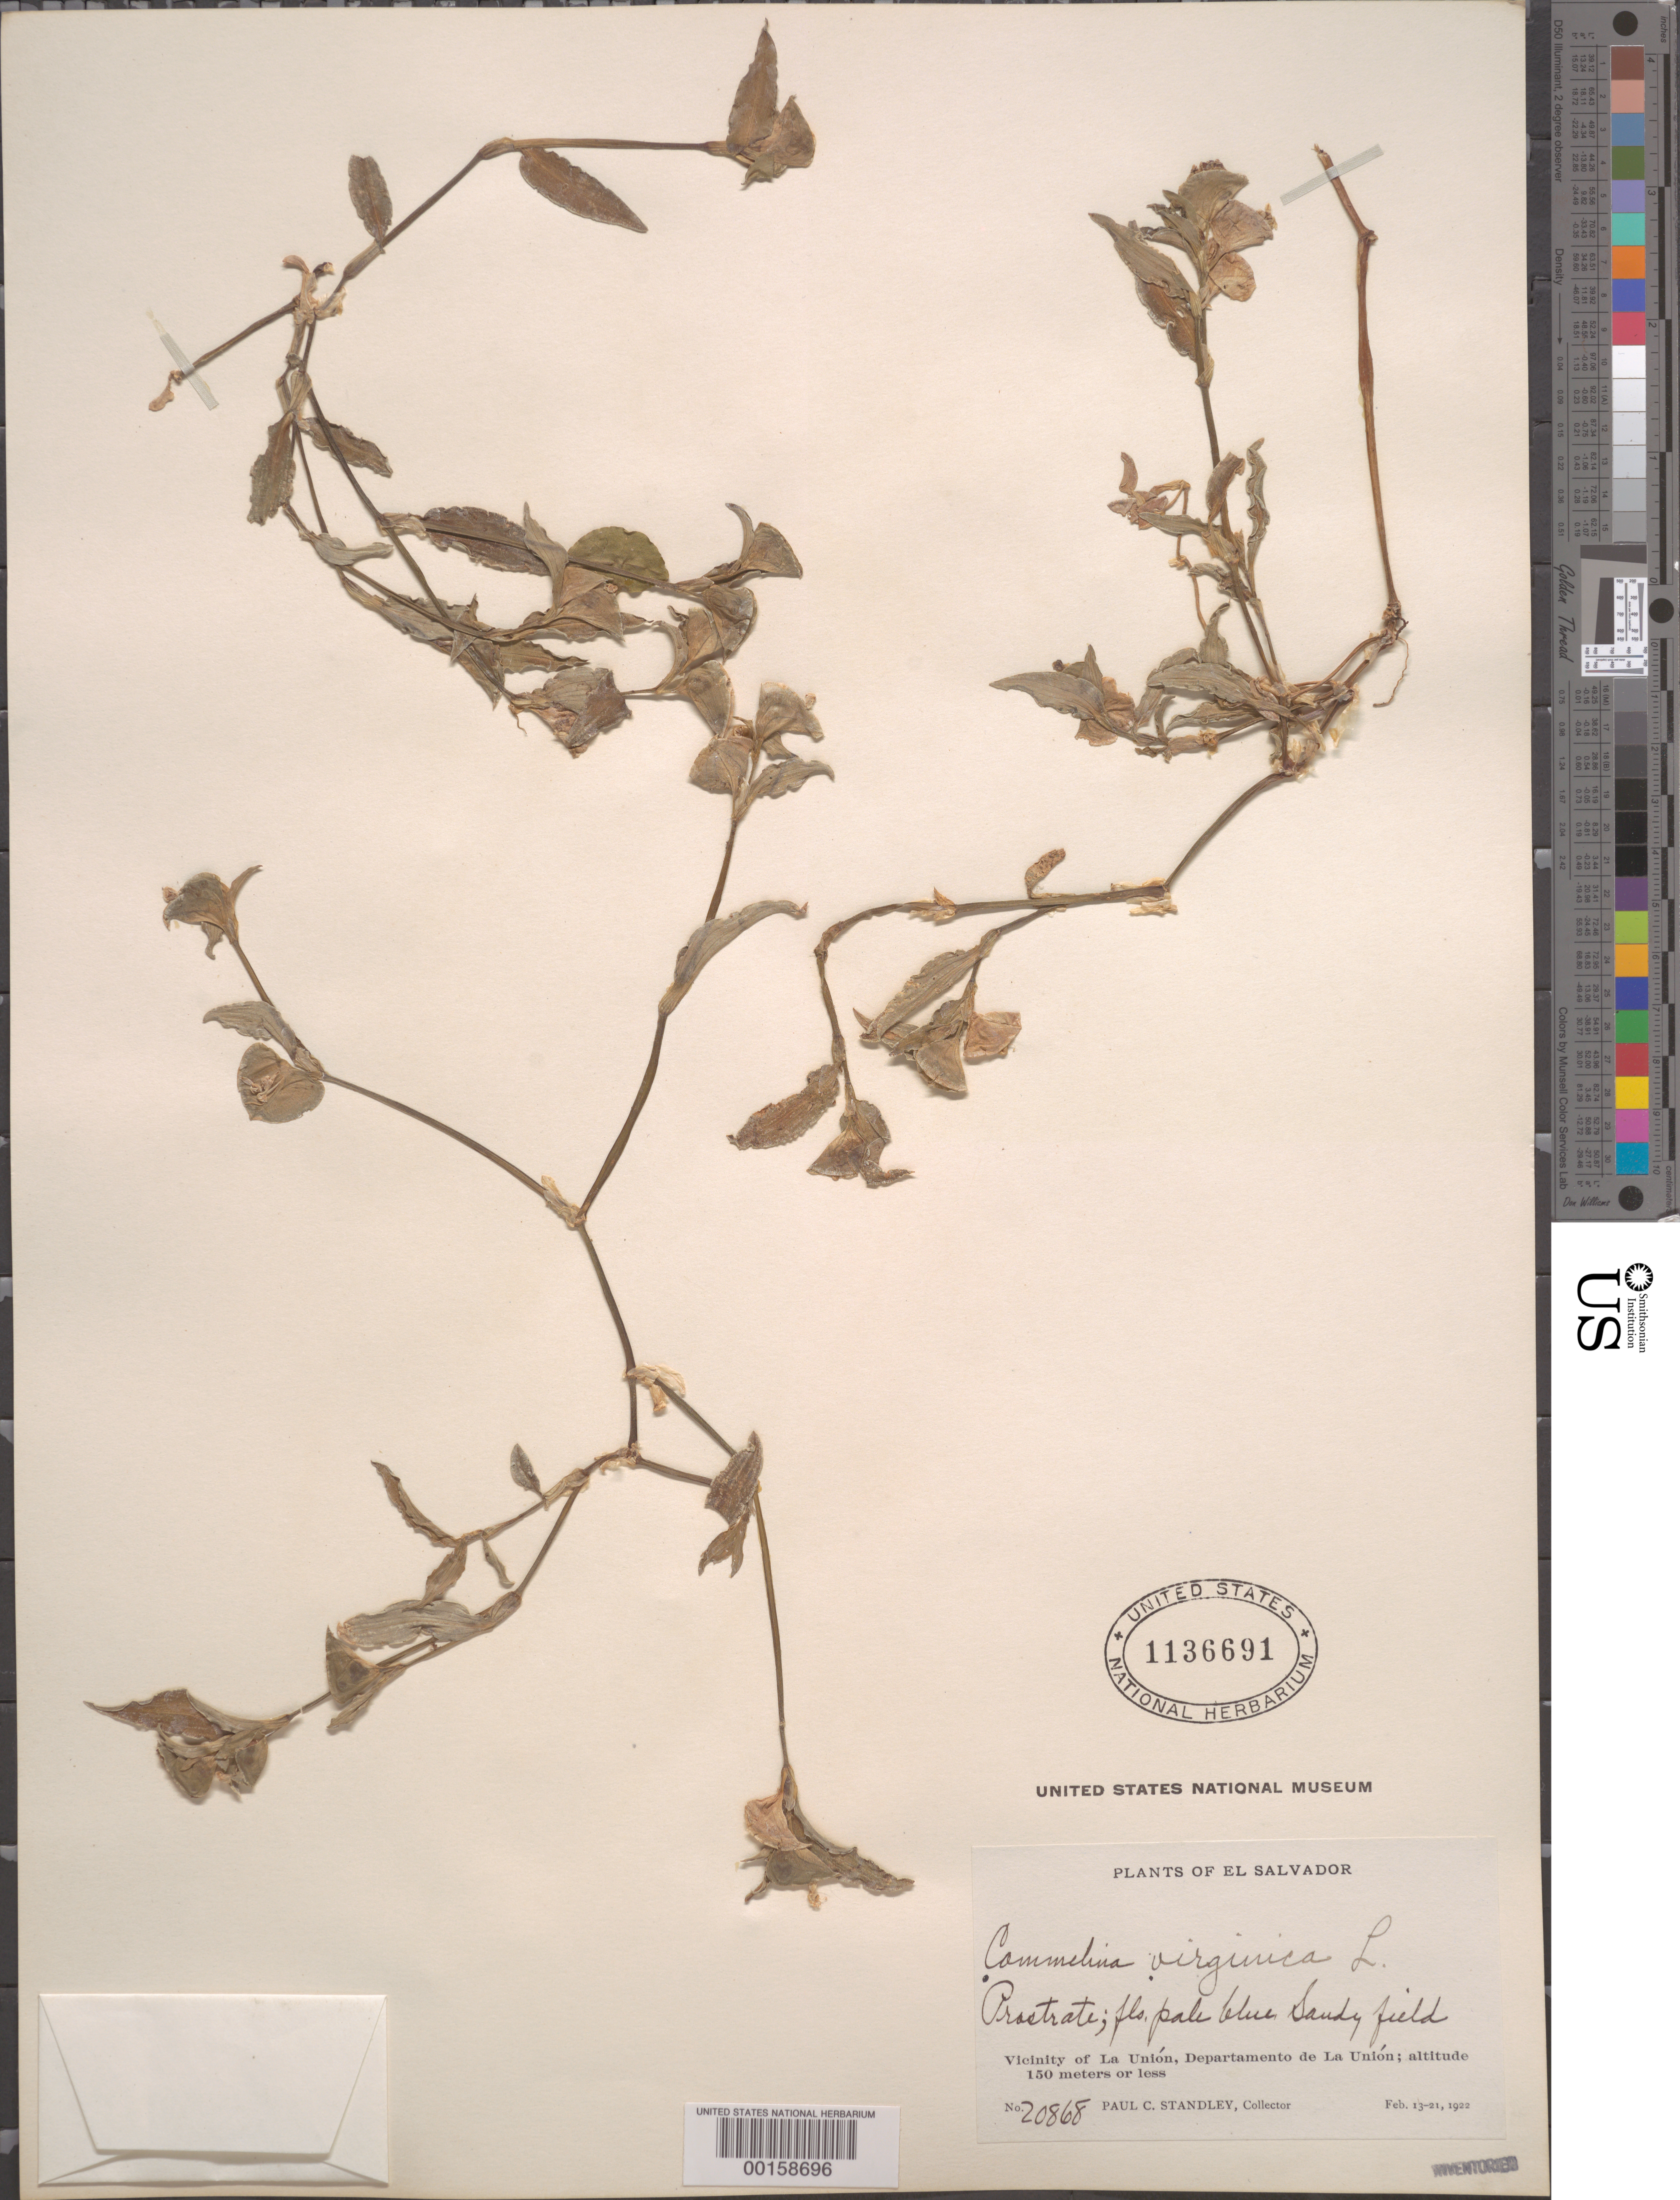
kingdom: Plantae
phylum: Tracheophyta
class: Liliopsida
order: Commelinales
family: Commelinaceae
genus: Commelina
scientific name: Commelina erecta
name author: L.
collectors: P. C. Standley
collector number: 20868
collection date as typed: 13 Feb 1922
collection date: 1922-02-13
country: El Salvador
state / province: La Unión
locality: La union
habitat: Sandy field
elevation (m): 150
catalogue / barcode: US 1136691